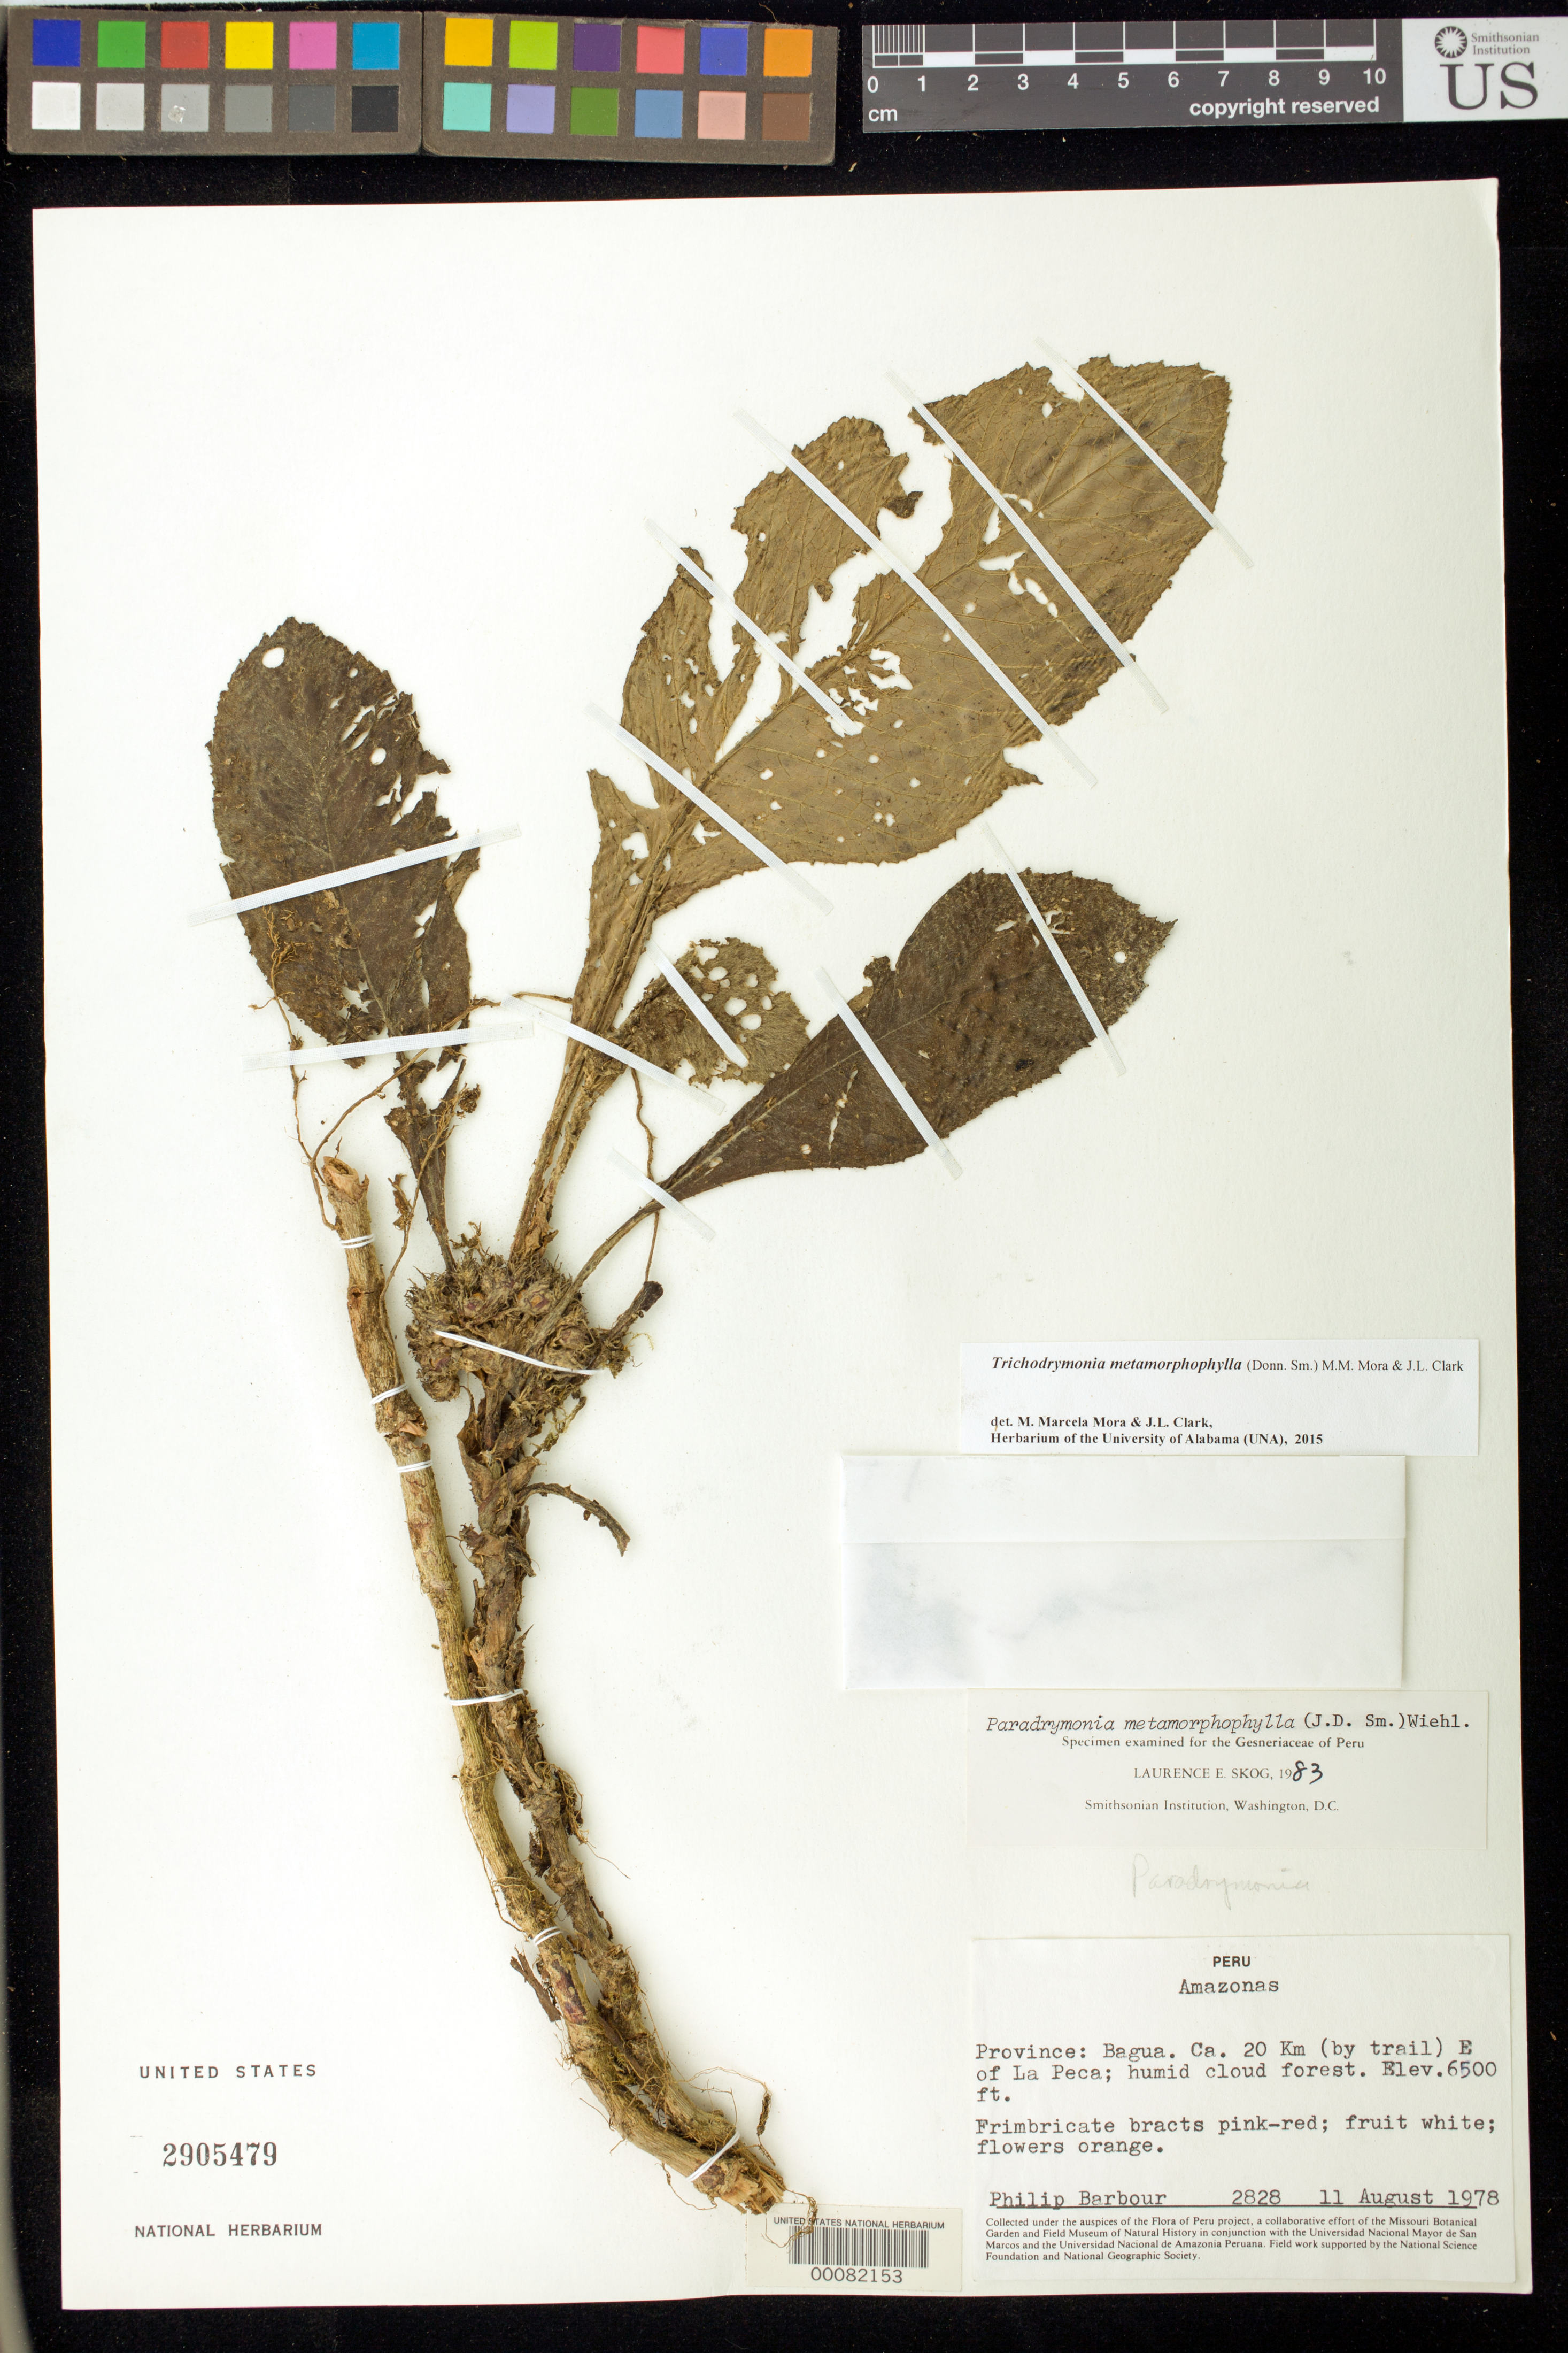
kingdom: Plantae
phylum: Tracheophyta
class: Magnoliopsida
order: Lamiales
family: Gesneriaceae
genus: Trichodrymonia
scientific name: Trichodrymonia metamorphophylla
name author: (Donn. Sm.) M.M. Mora & J.L. Clark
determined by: Mora, M. M.; Clark, J. L.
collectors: P. Barbour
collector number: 2828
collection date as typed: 11 Aug 1978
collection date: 1978-08-11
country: Peru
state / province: Amazonas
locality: Prov. Bagua; about 20 km (by trail) E of La Peca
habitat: Humid cloud forest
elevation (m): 1981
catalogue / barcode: US 2905479